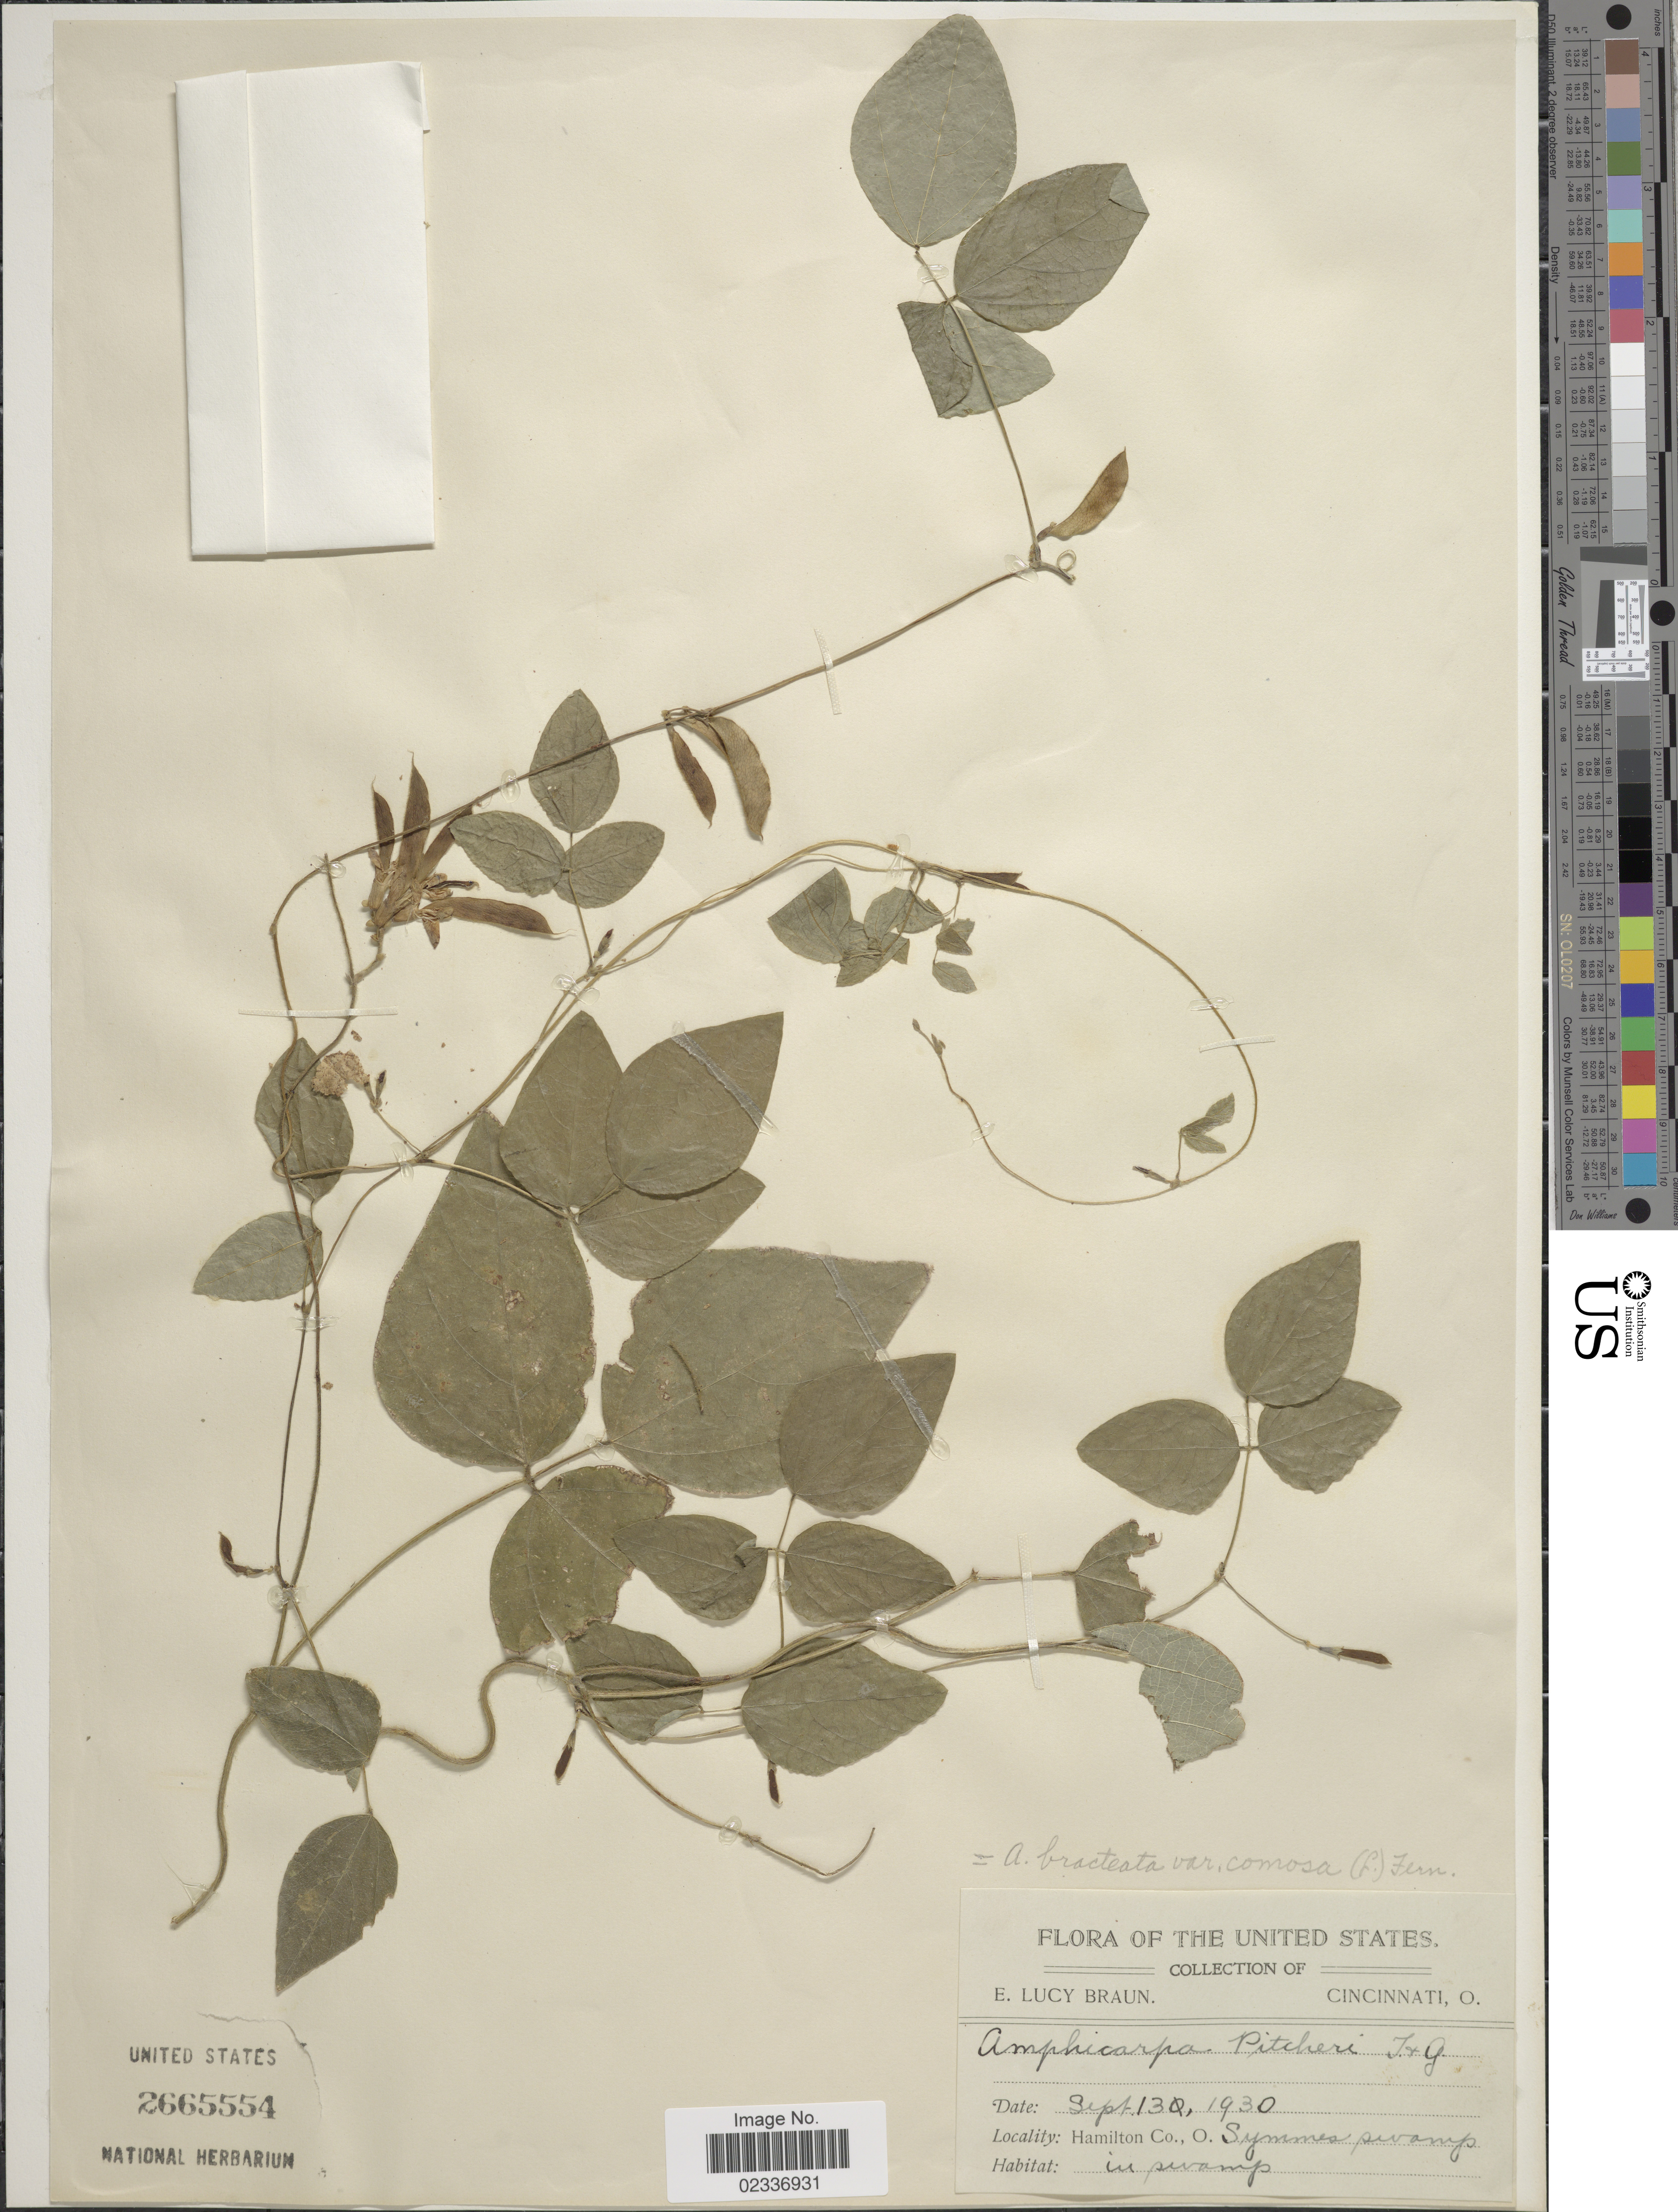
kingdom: Plantae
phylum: Tracheophyta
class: Magnoliopsida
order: Fabales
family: Fabaceae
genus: Amphicarpaea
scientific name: Amphicarpaea bracteata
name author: (L.) Fernald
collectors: E. L. Braun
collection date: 1930-09-13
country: United States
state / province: Ohio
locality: Hamilton Co. Symmes swamp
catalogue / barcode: US 2665554